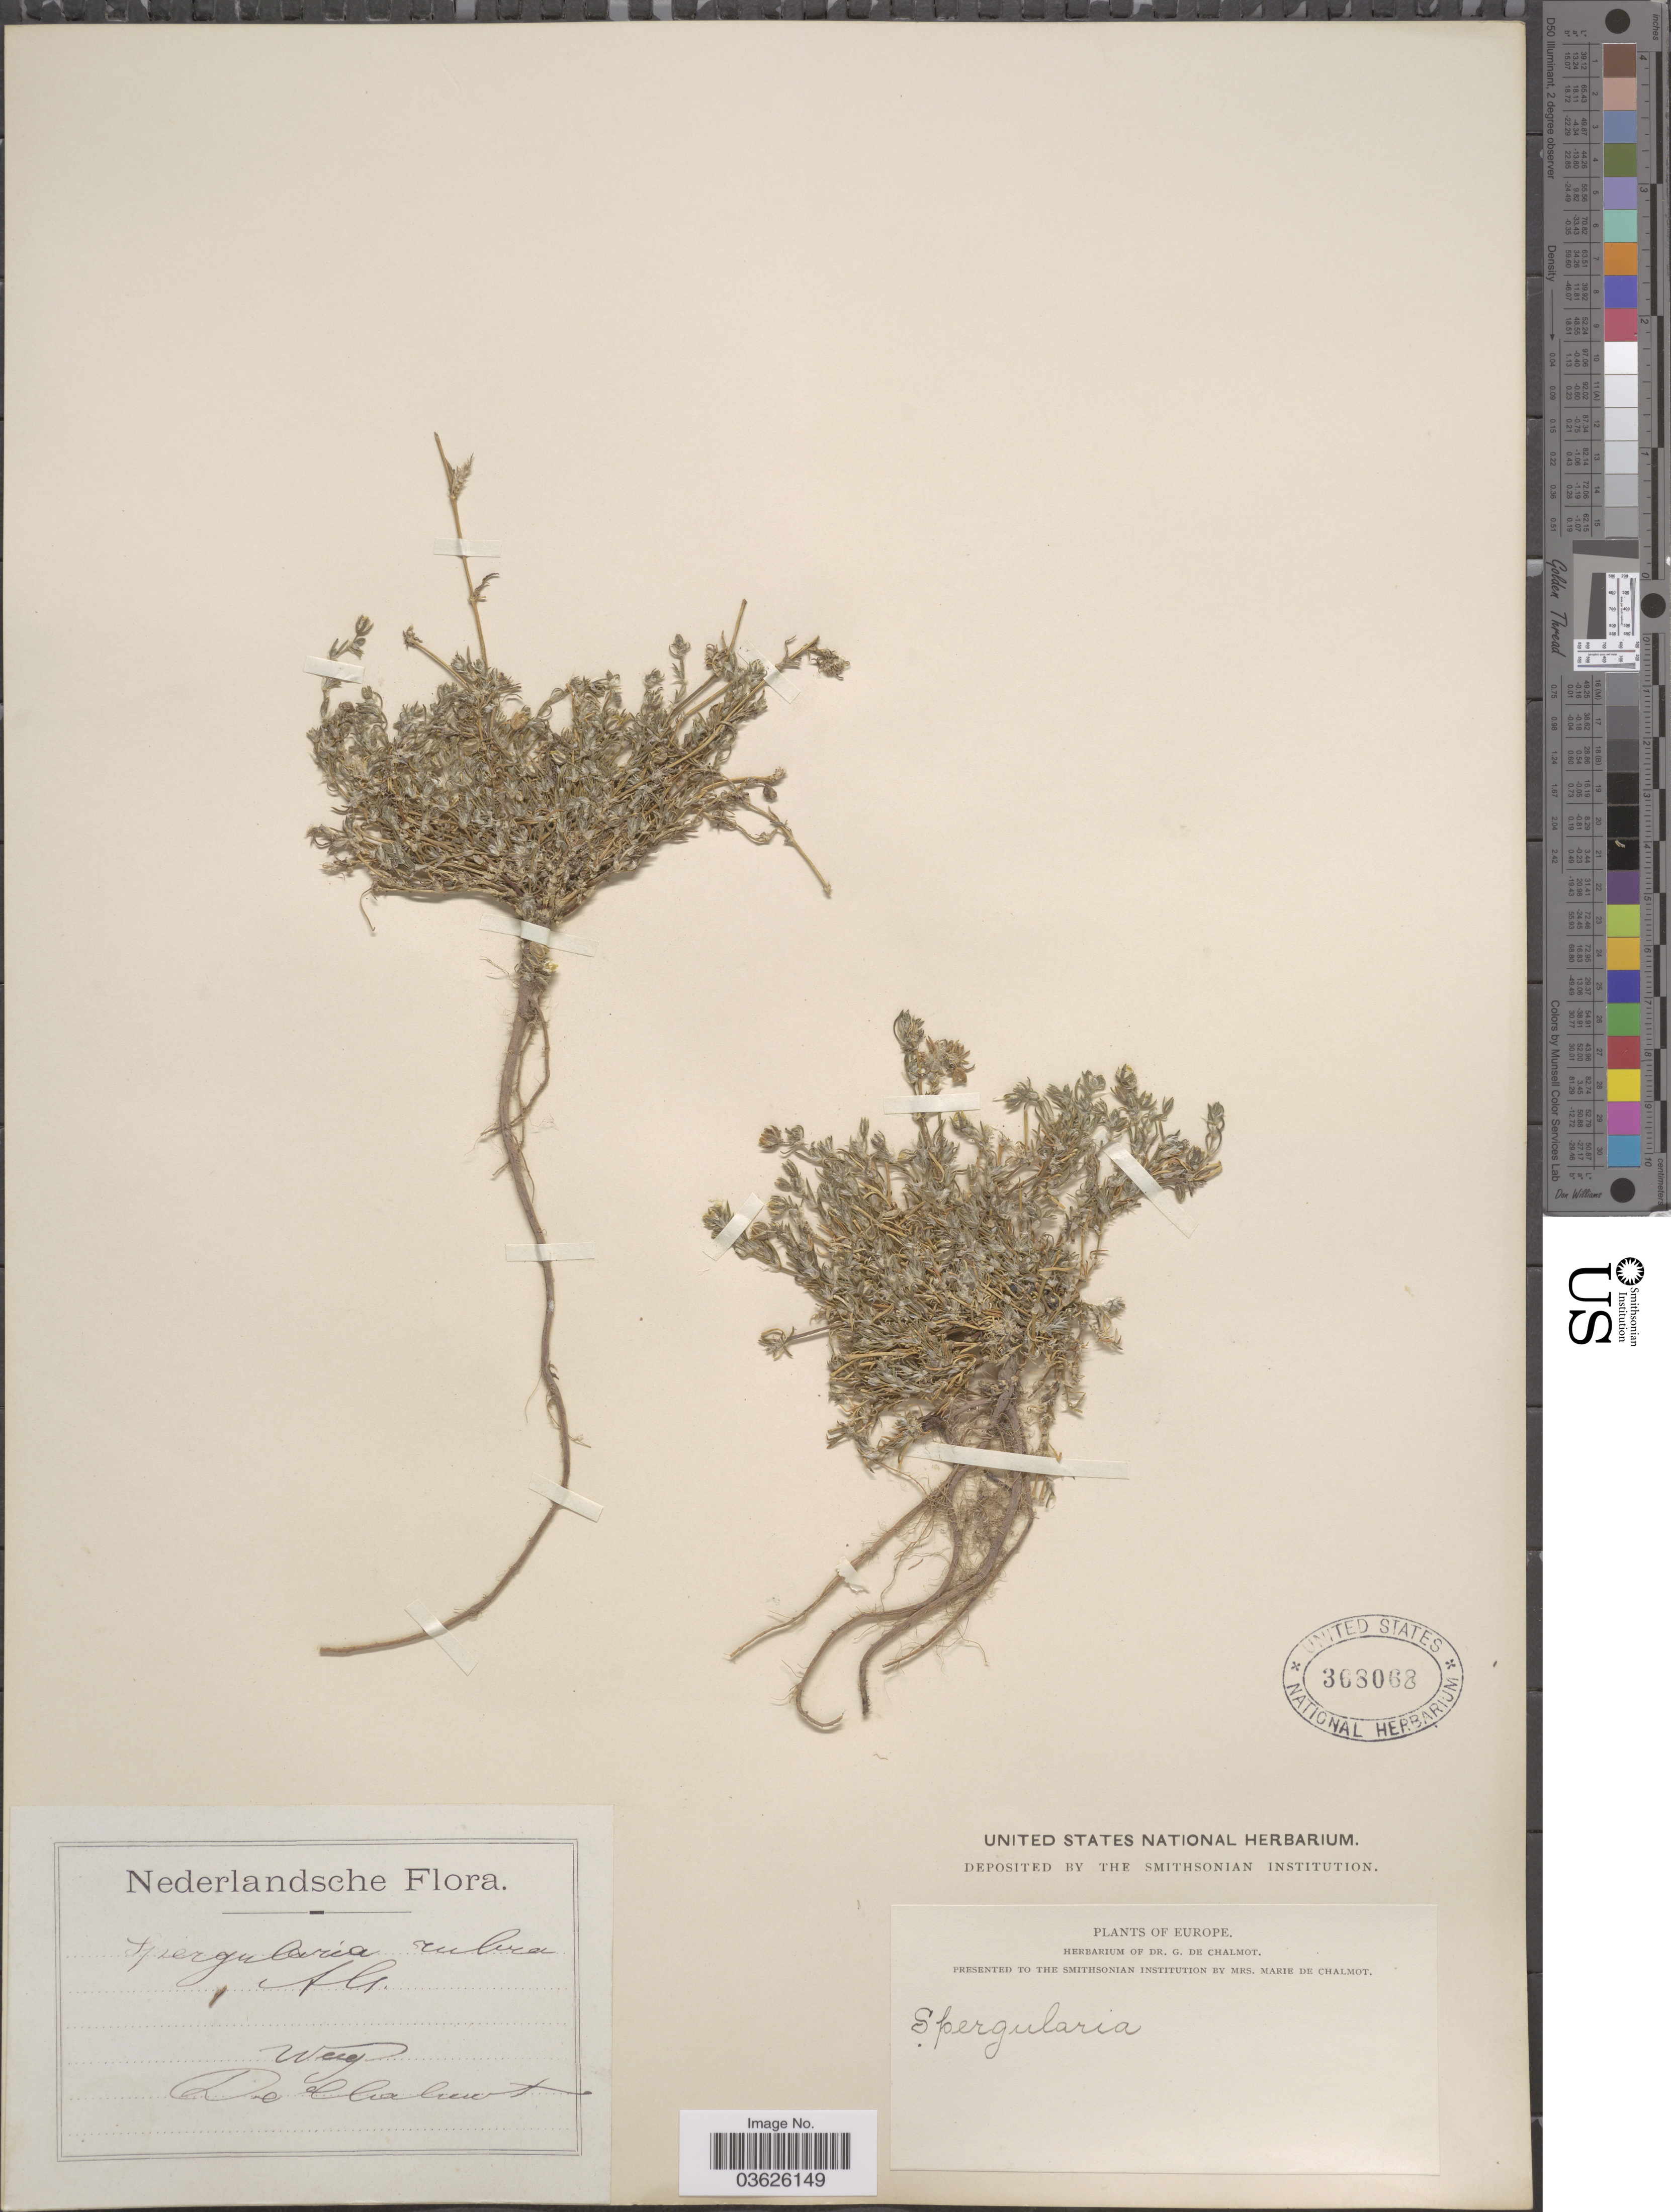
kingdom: Plantae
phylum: Tracheophyta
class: Magnoliopsida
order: Caryophyllales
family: Caryophyllaceae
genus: Spergularia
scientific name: Spergularia rubra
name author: (L.) J. Presl & C. Presl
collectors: G. de Chalmot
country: Netherlands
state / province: Gelderland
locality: Wag.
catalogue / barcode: US 368068